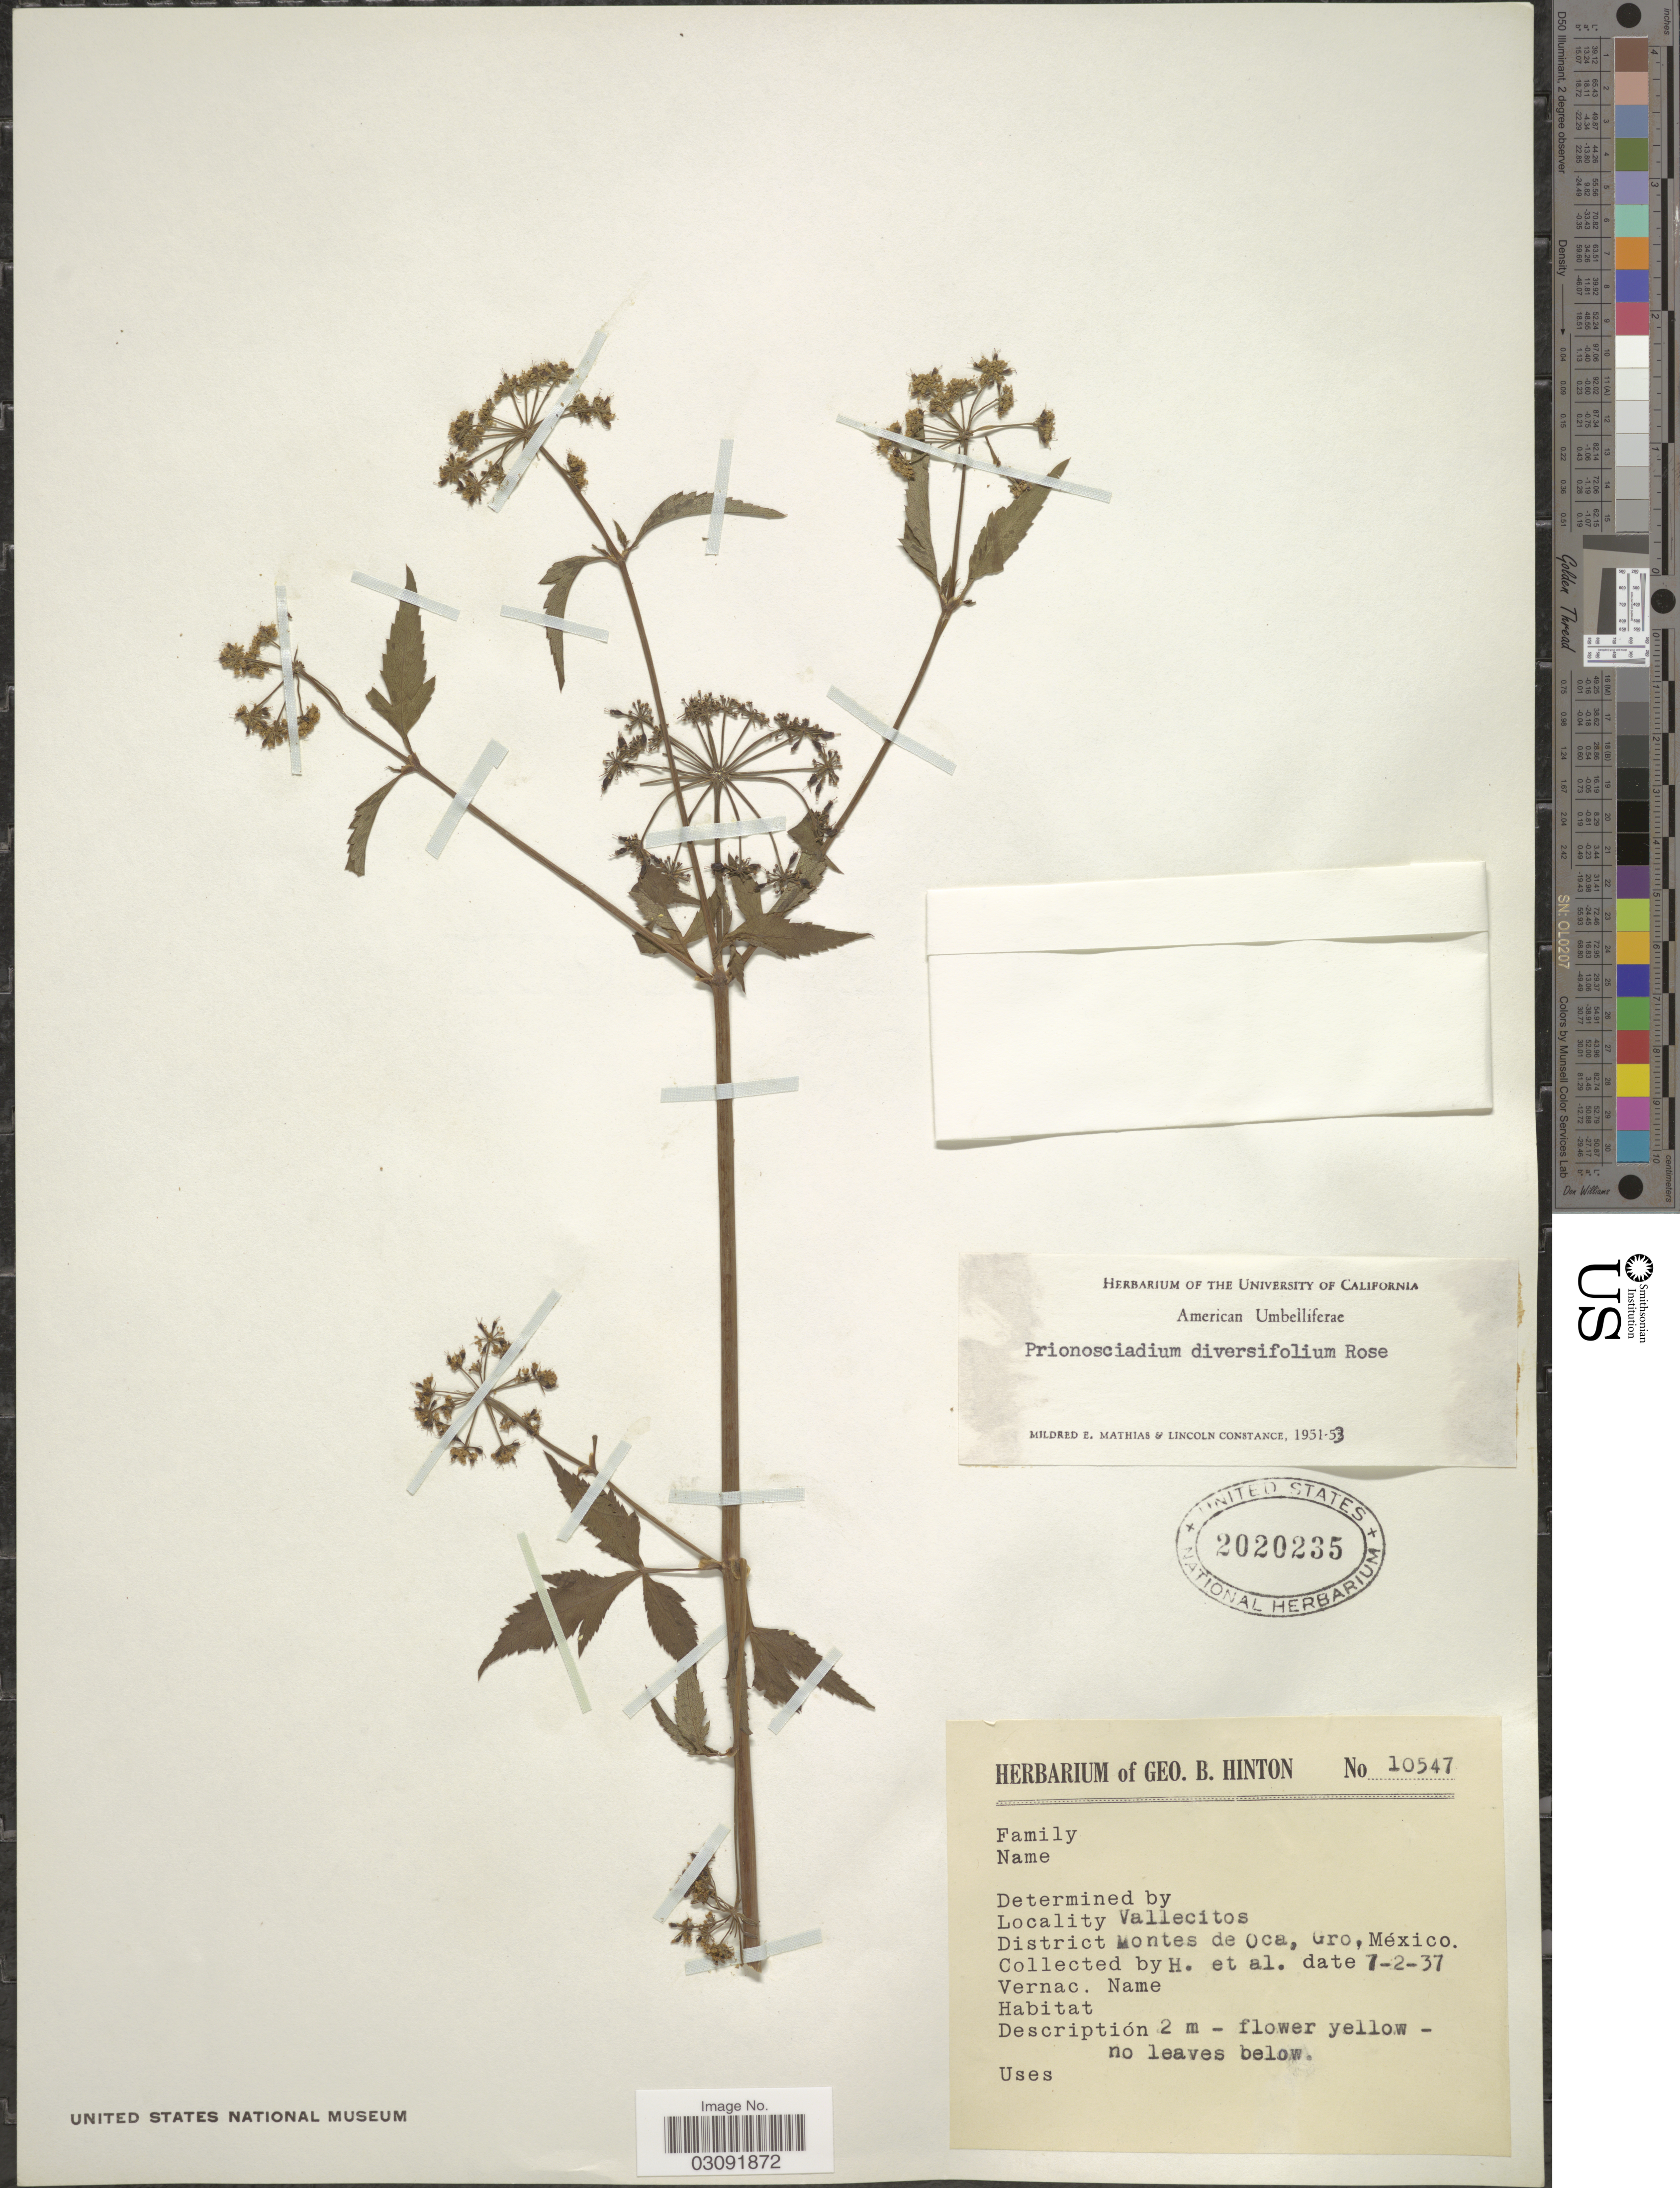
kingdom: Plantae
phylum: Tracheophyta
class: Magnoliopsida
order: Apiales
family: Apiaceae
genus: Prionosciadium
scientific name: Prionosciadium diversifolium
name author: Rose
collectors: G. B. Hinton & et al.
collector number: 10547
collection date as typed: Transcribed d/m/y: 7/2/37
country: Mexico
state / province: Guerrero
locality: Vallecitos. District Montes de Oca, Gro.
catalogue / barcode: US 2020235